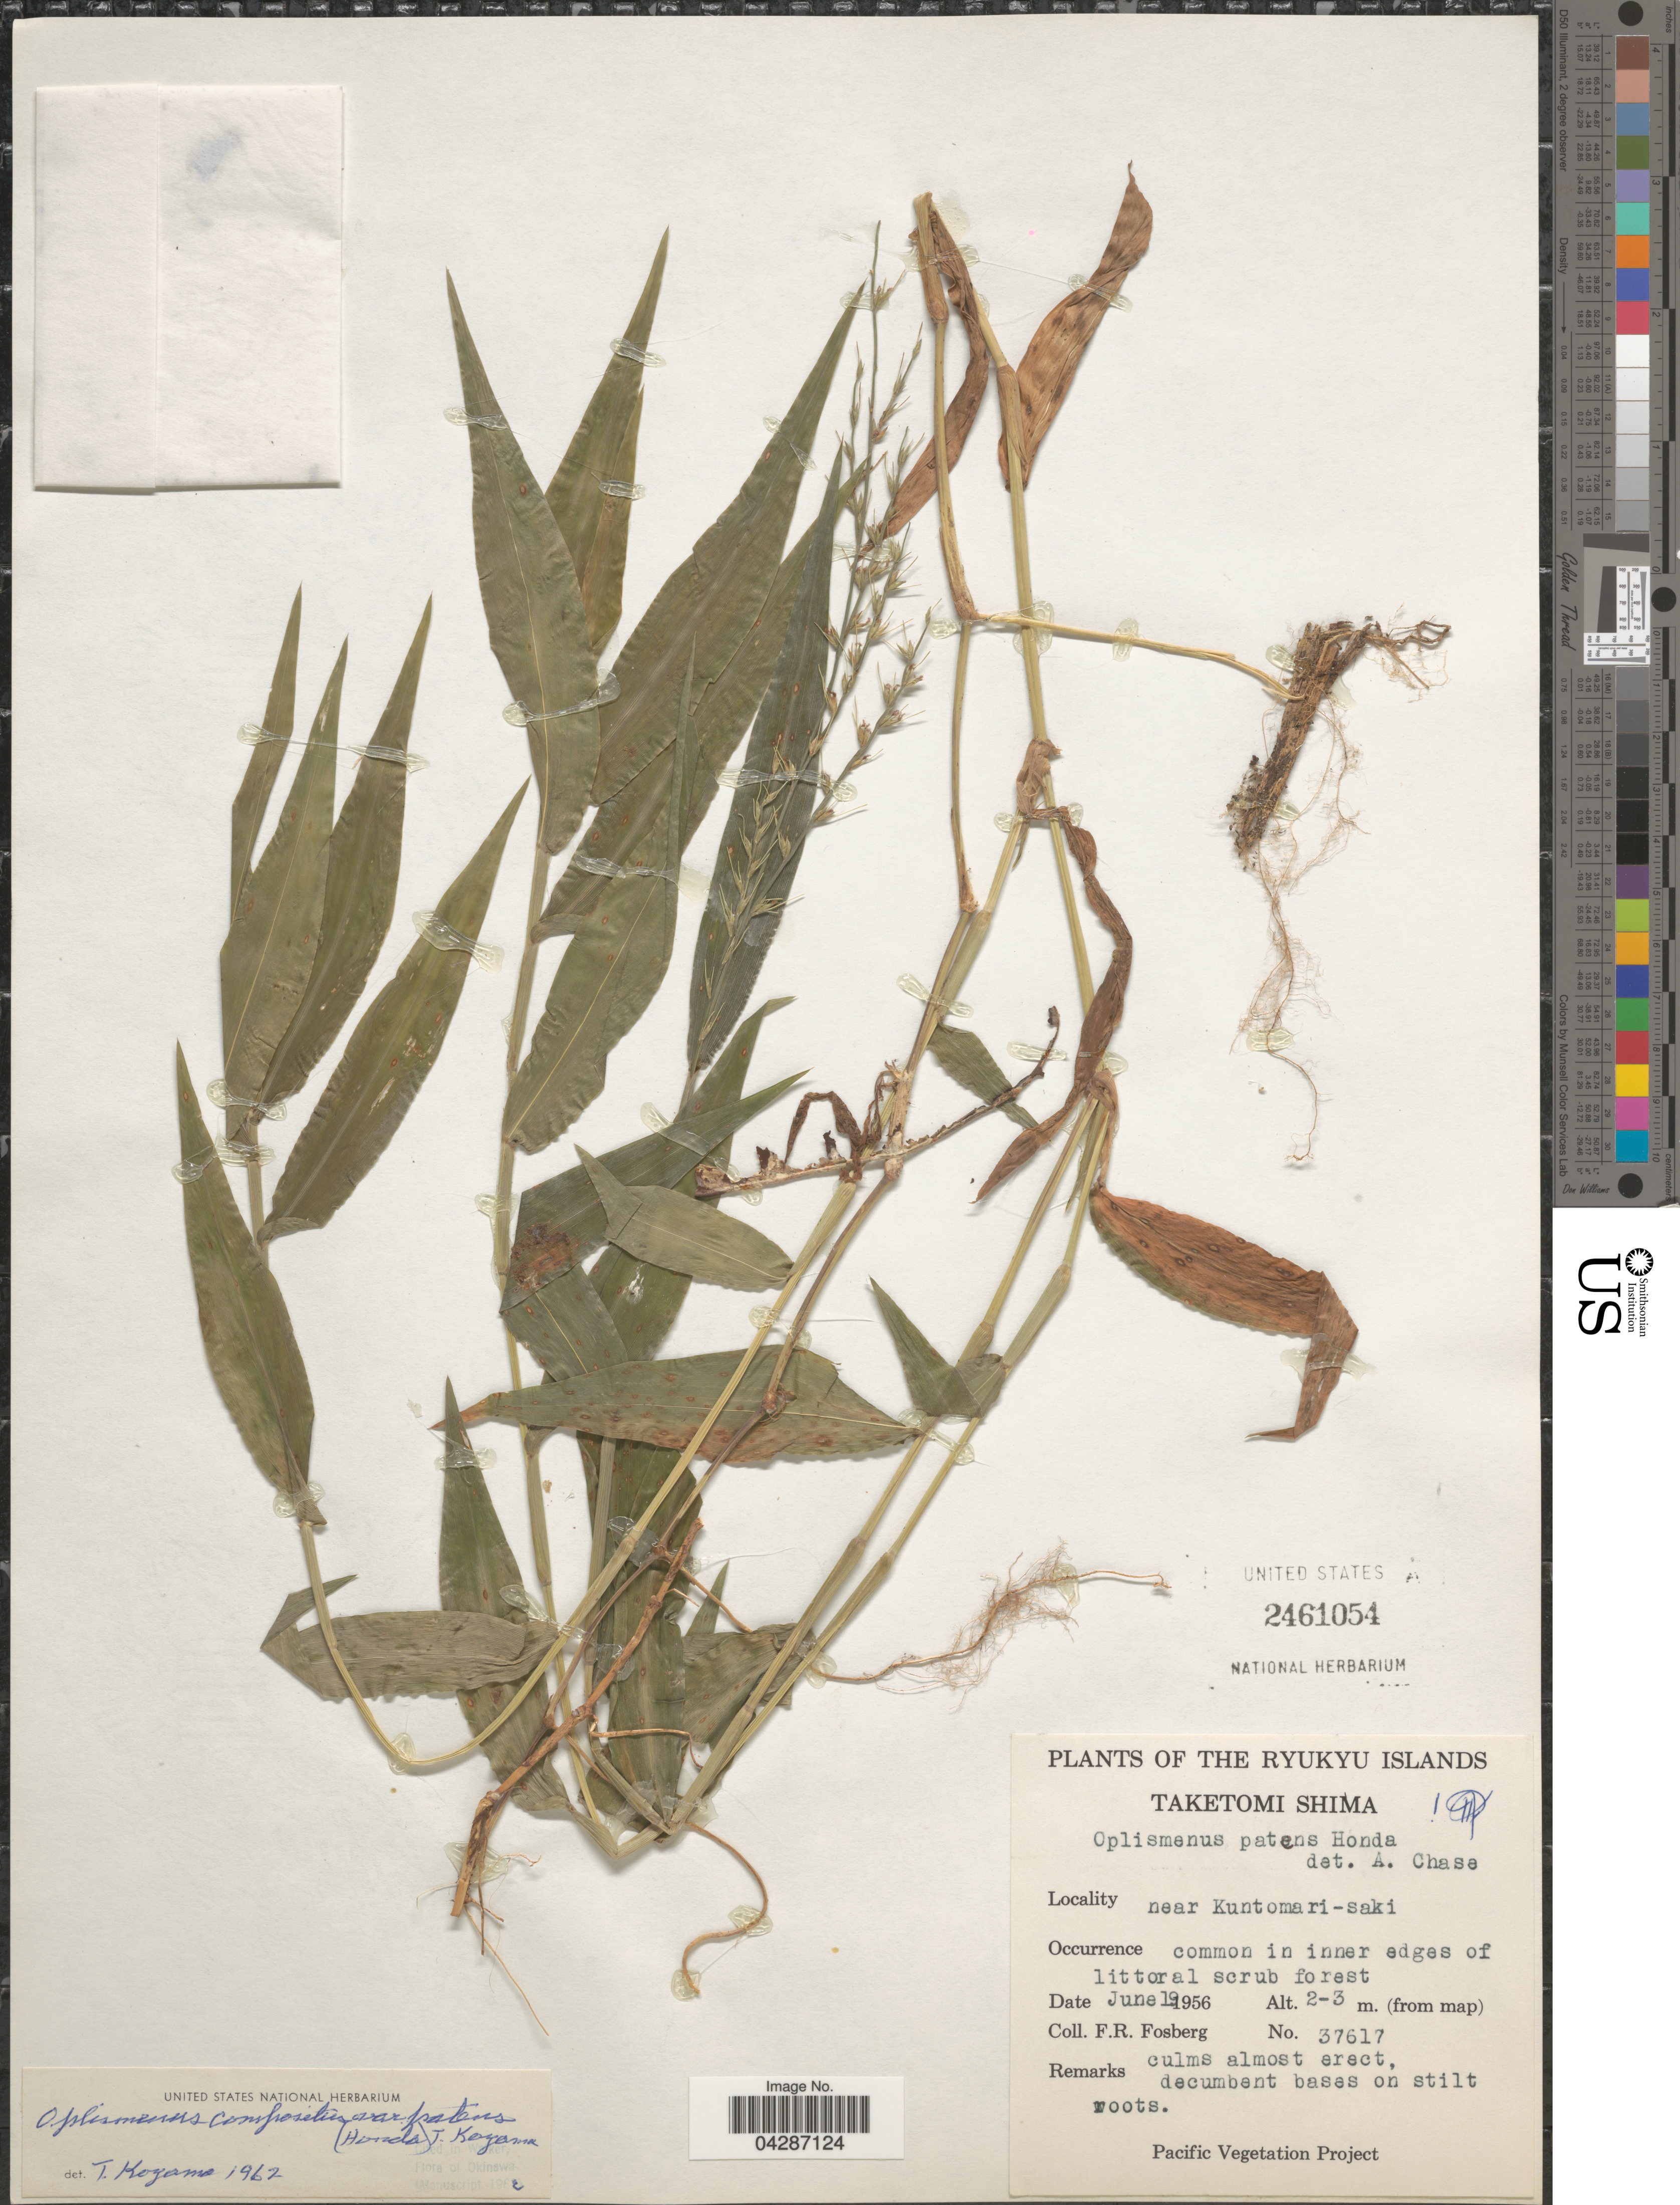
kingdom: Plantae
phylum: Tracheophyta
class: Liliopsida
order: Poales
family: Poaceae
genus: Oplismenus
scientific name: Oplismenus compositus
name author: (L.) P. Beauv.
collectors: F. R. Fosberg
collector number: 37617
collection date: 1956-06-19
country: Japan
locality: The Ryukyu Islands. Taketomi Shima. Near Kuntomari-saki. Common in inner edges of littoral scrub forest.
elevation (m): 2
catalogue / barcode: US 2461054